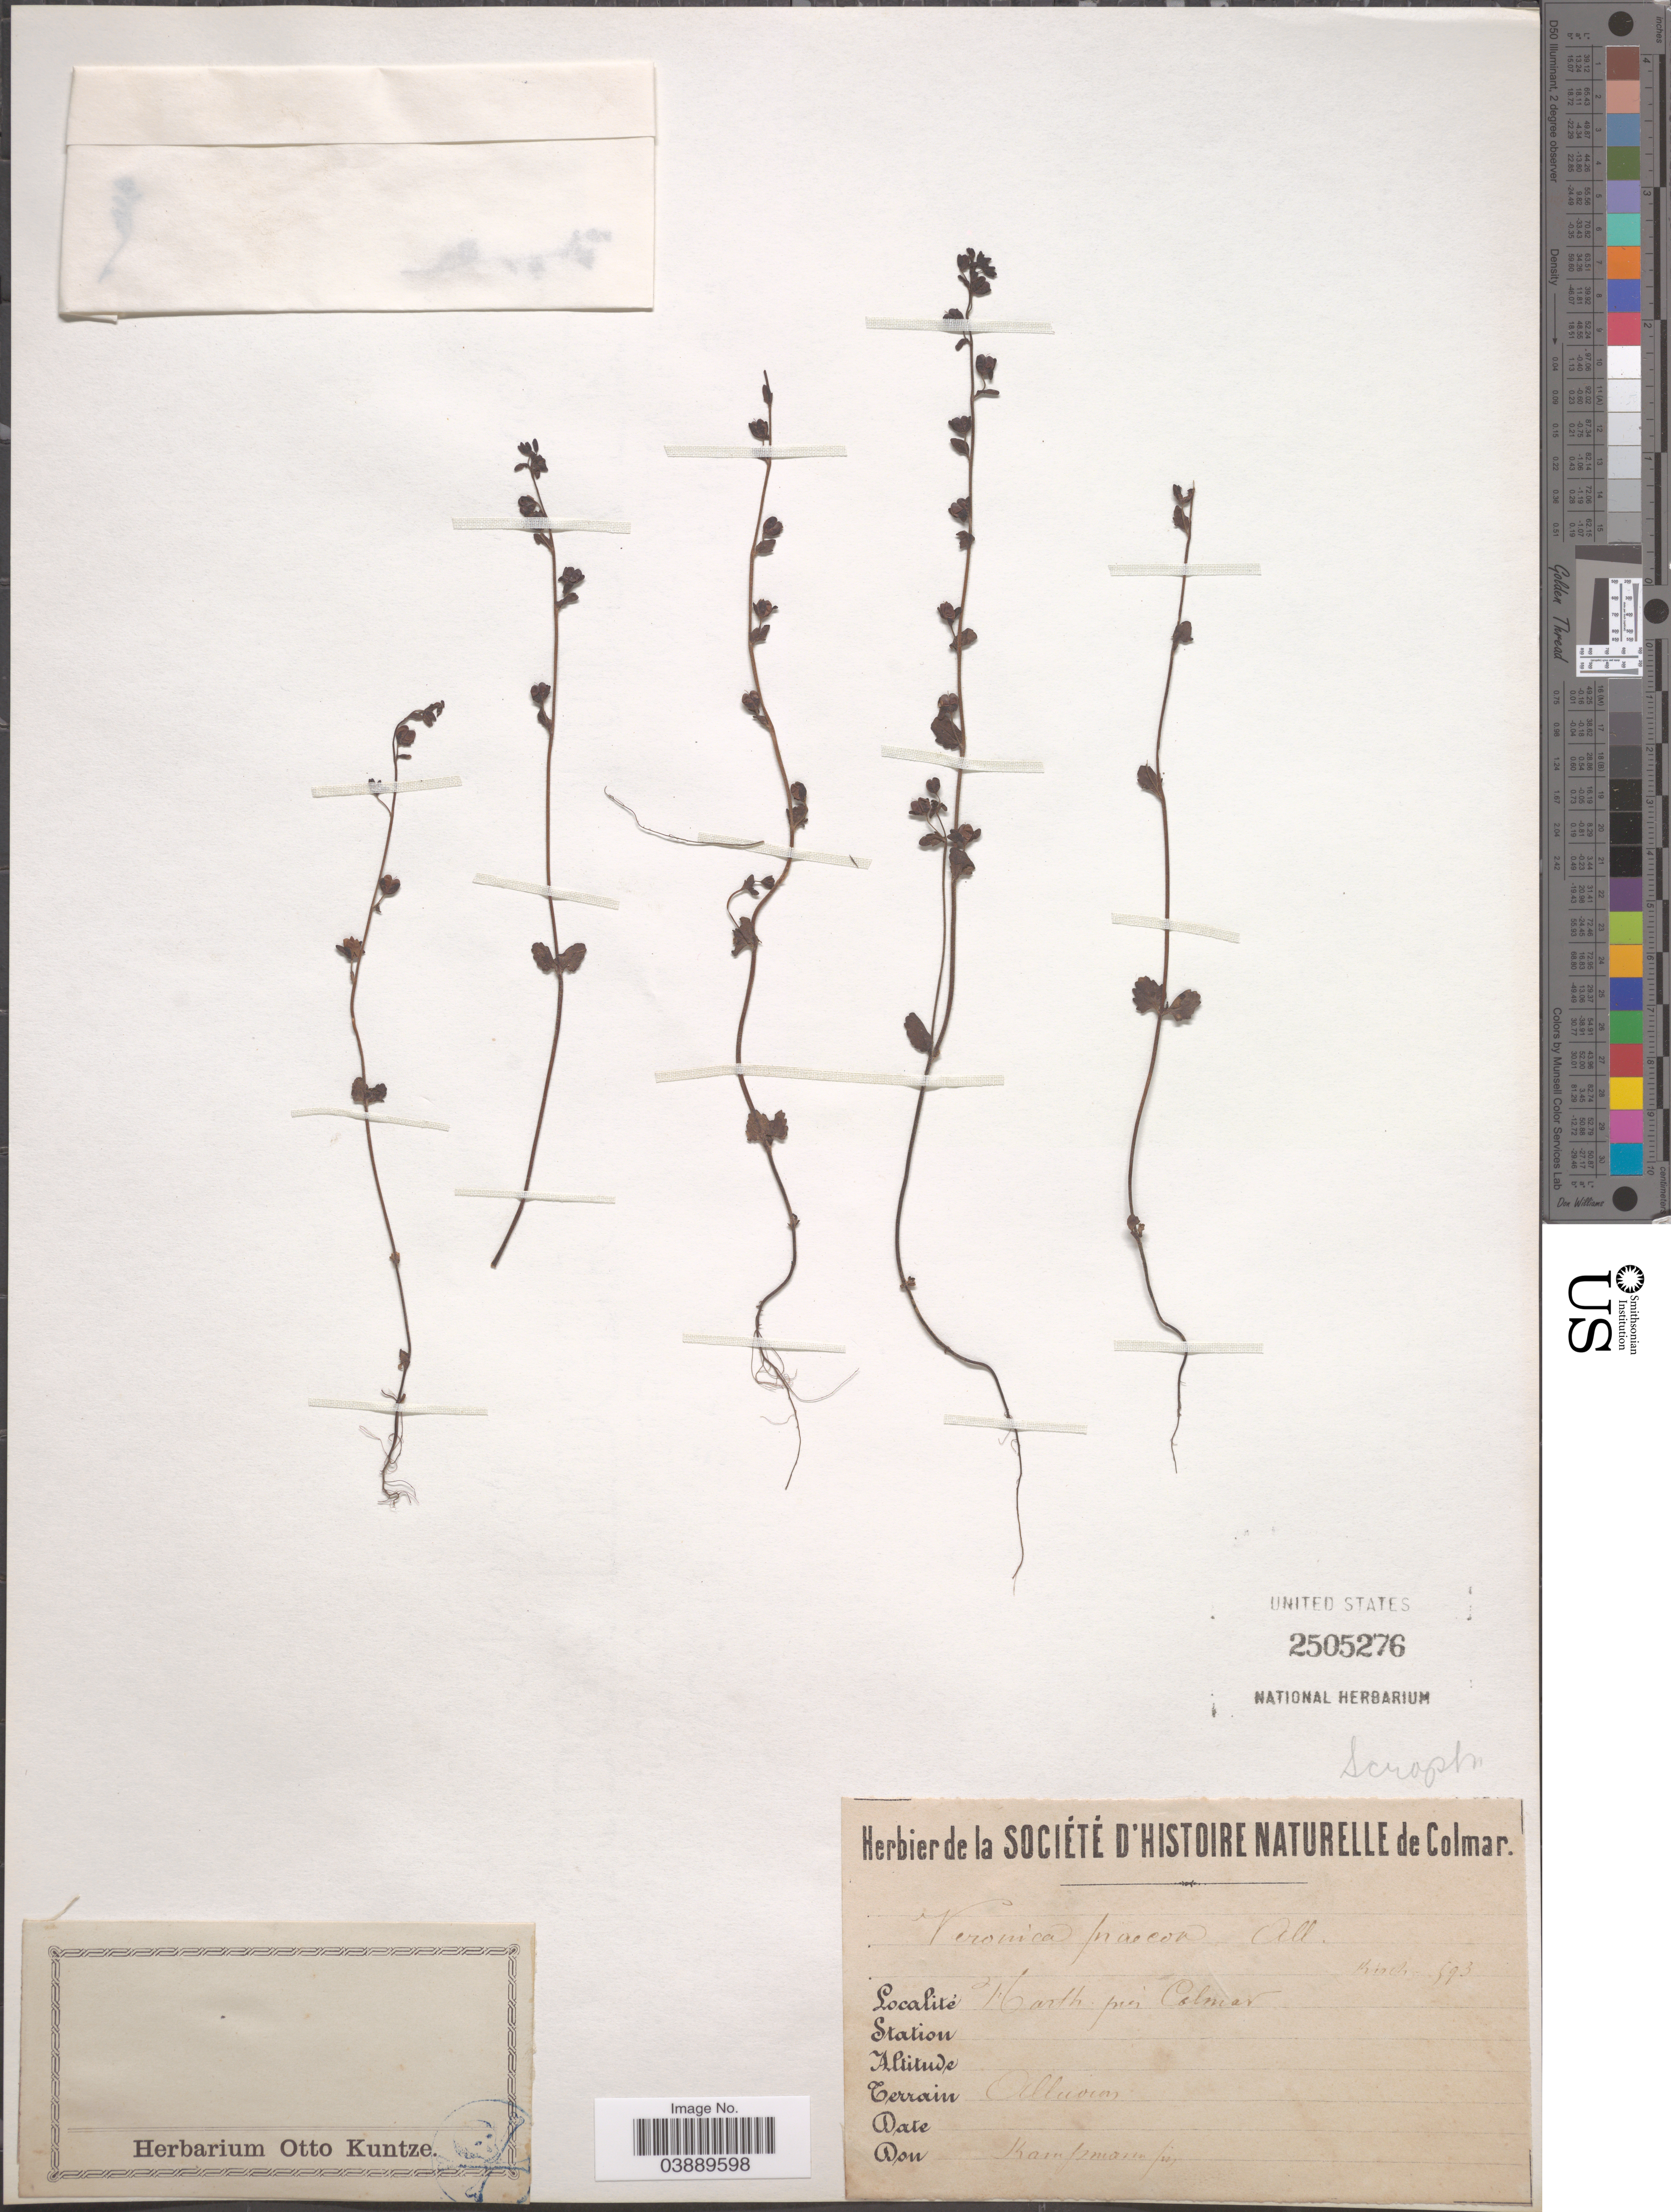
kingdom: Plantae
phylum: Tracheophyta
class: Magnoliopsida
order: Lamiales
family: Plantaginaceae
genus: Veronica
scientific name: Veronica praecox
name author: All.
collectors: ex herb de la Societe d'Histoire Naturelle de Colmar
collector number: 593?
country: France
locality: Harth près Colmar.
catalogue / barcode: US 2505276